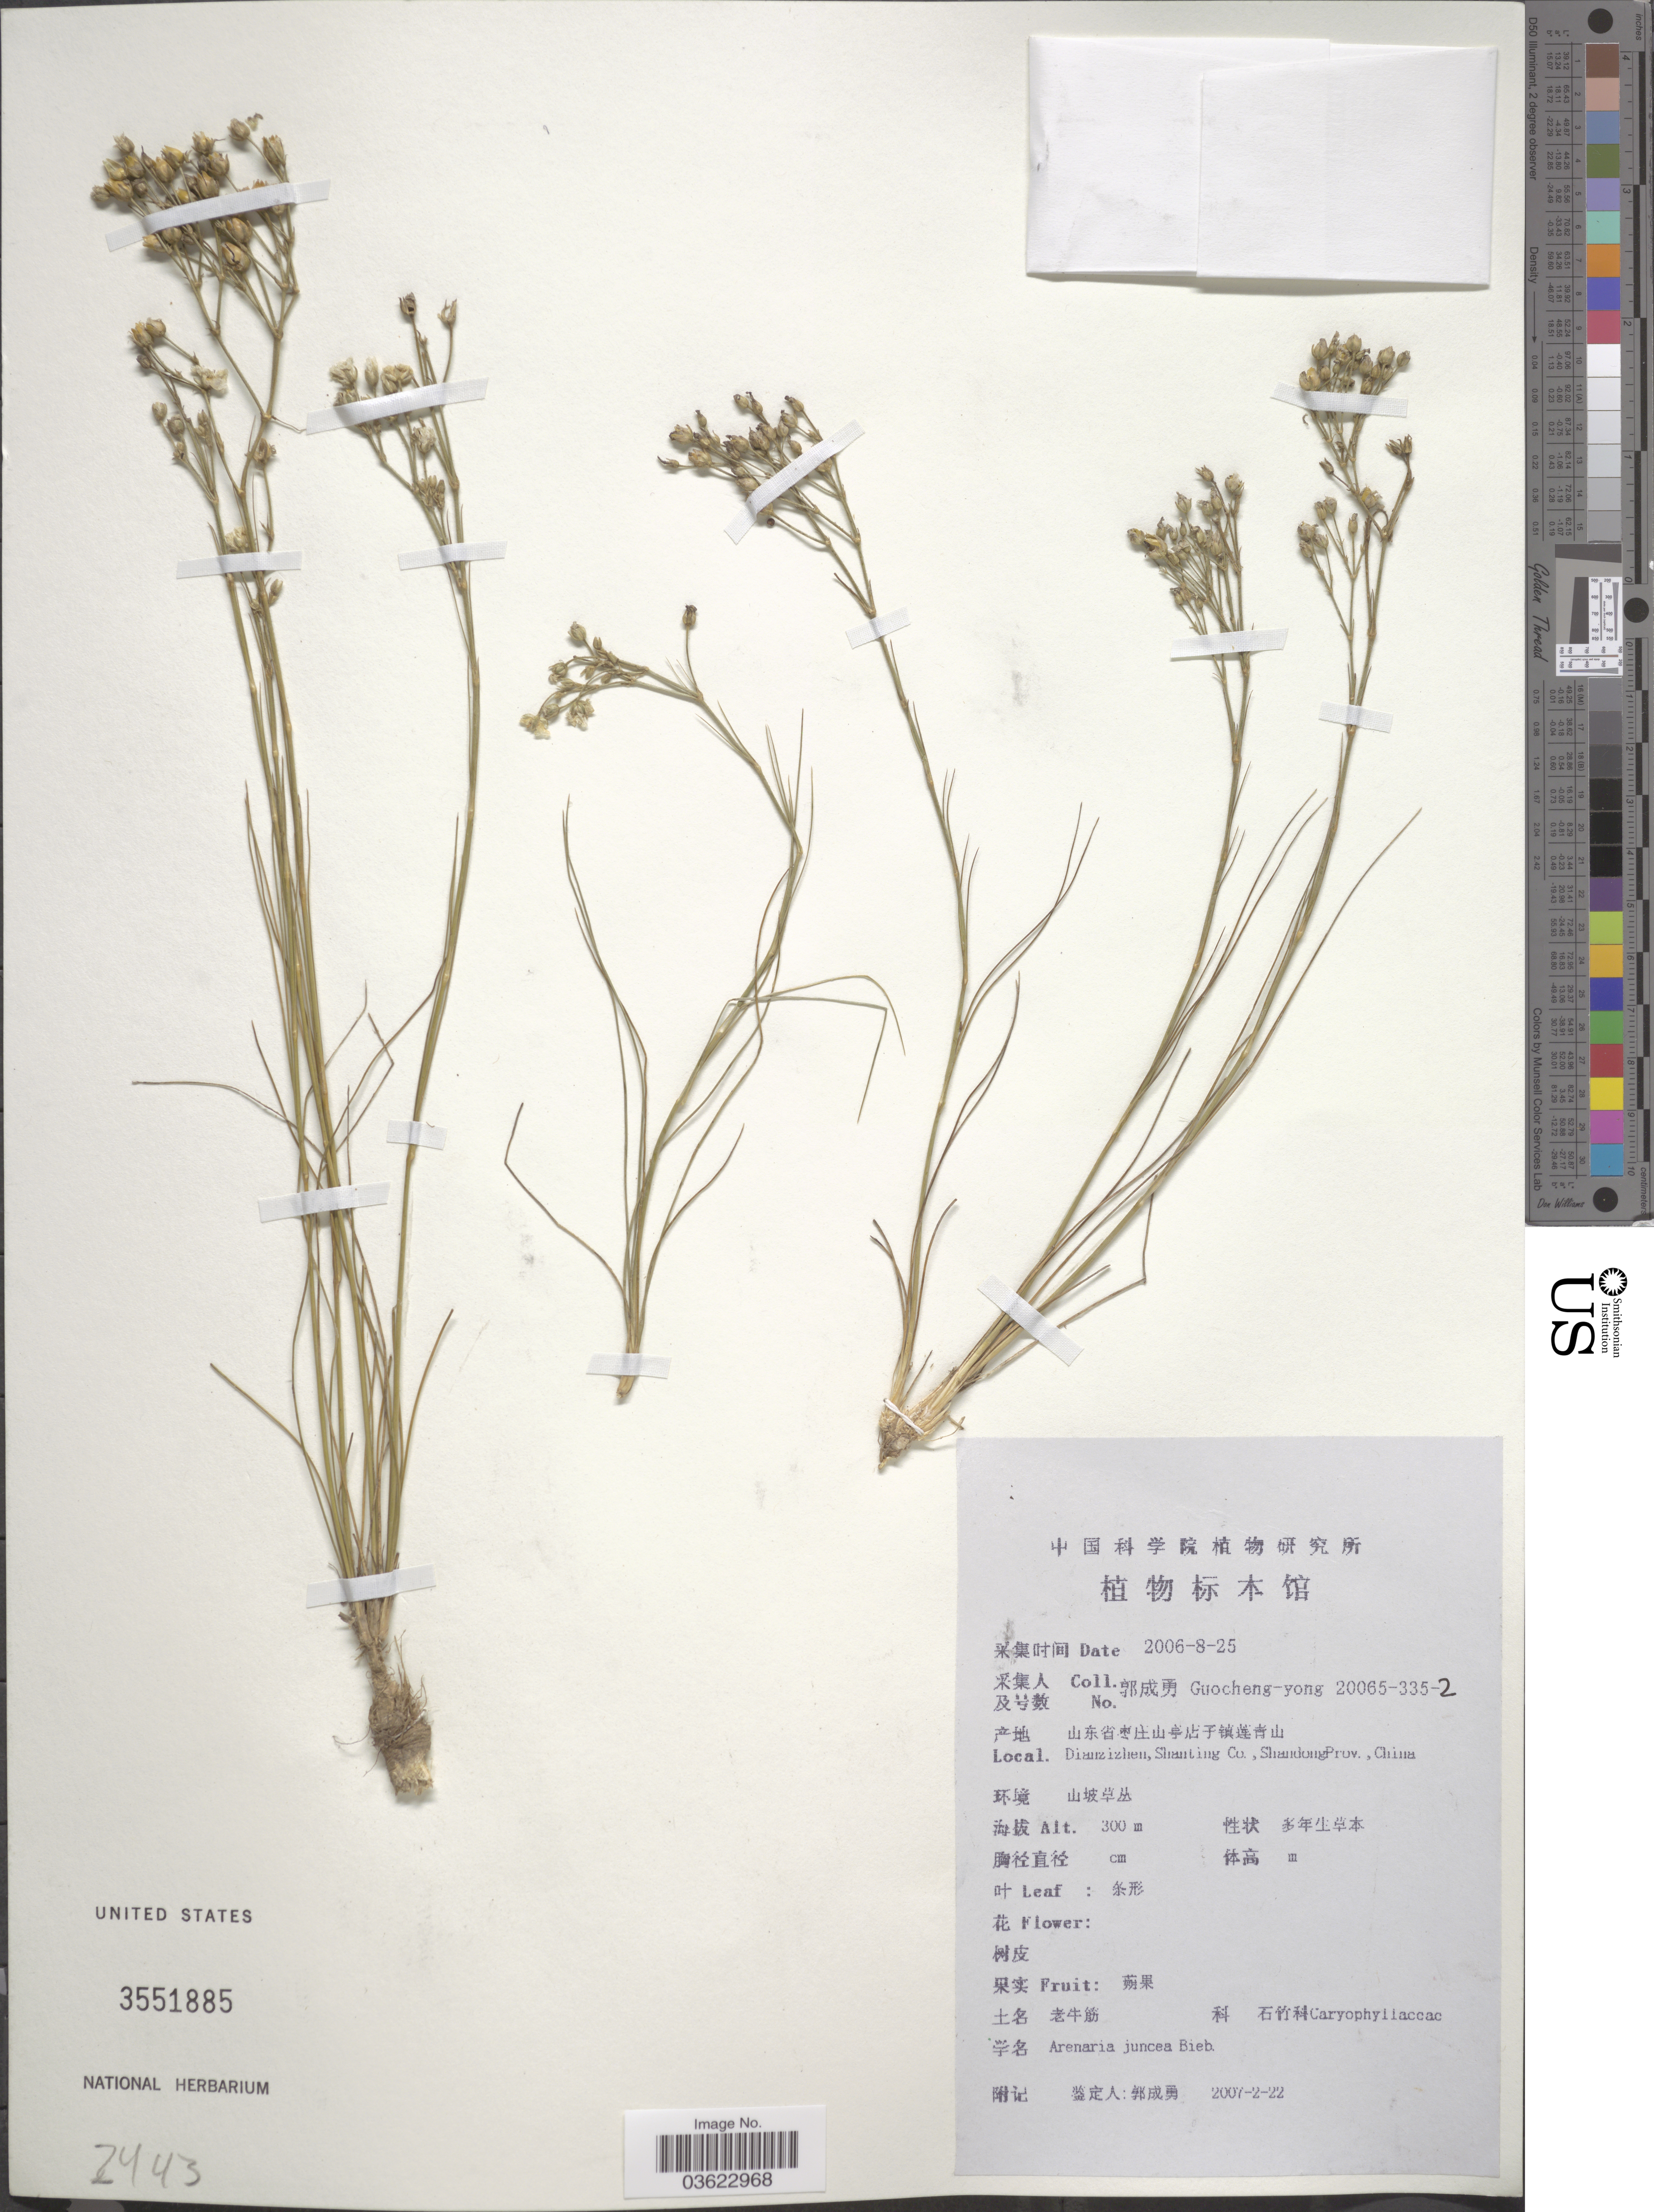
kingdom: Plantae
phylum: Tracheophyta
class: Magnoliopsida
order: Caryophyllales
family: Caryophyllaceae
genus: Eremogone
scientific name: Eremogone juncea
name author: (M. Bieb.) Fenzl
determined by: U.S. National Herbarium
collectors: Guo cheng-yong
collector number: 20065-335-2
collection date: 2006-08-25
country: China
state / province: Shandong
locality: Dianzizhen, Shanting Co.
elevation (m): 300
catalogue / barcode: US 3551885